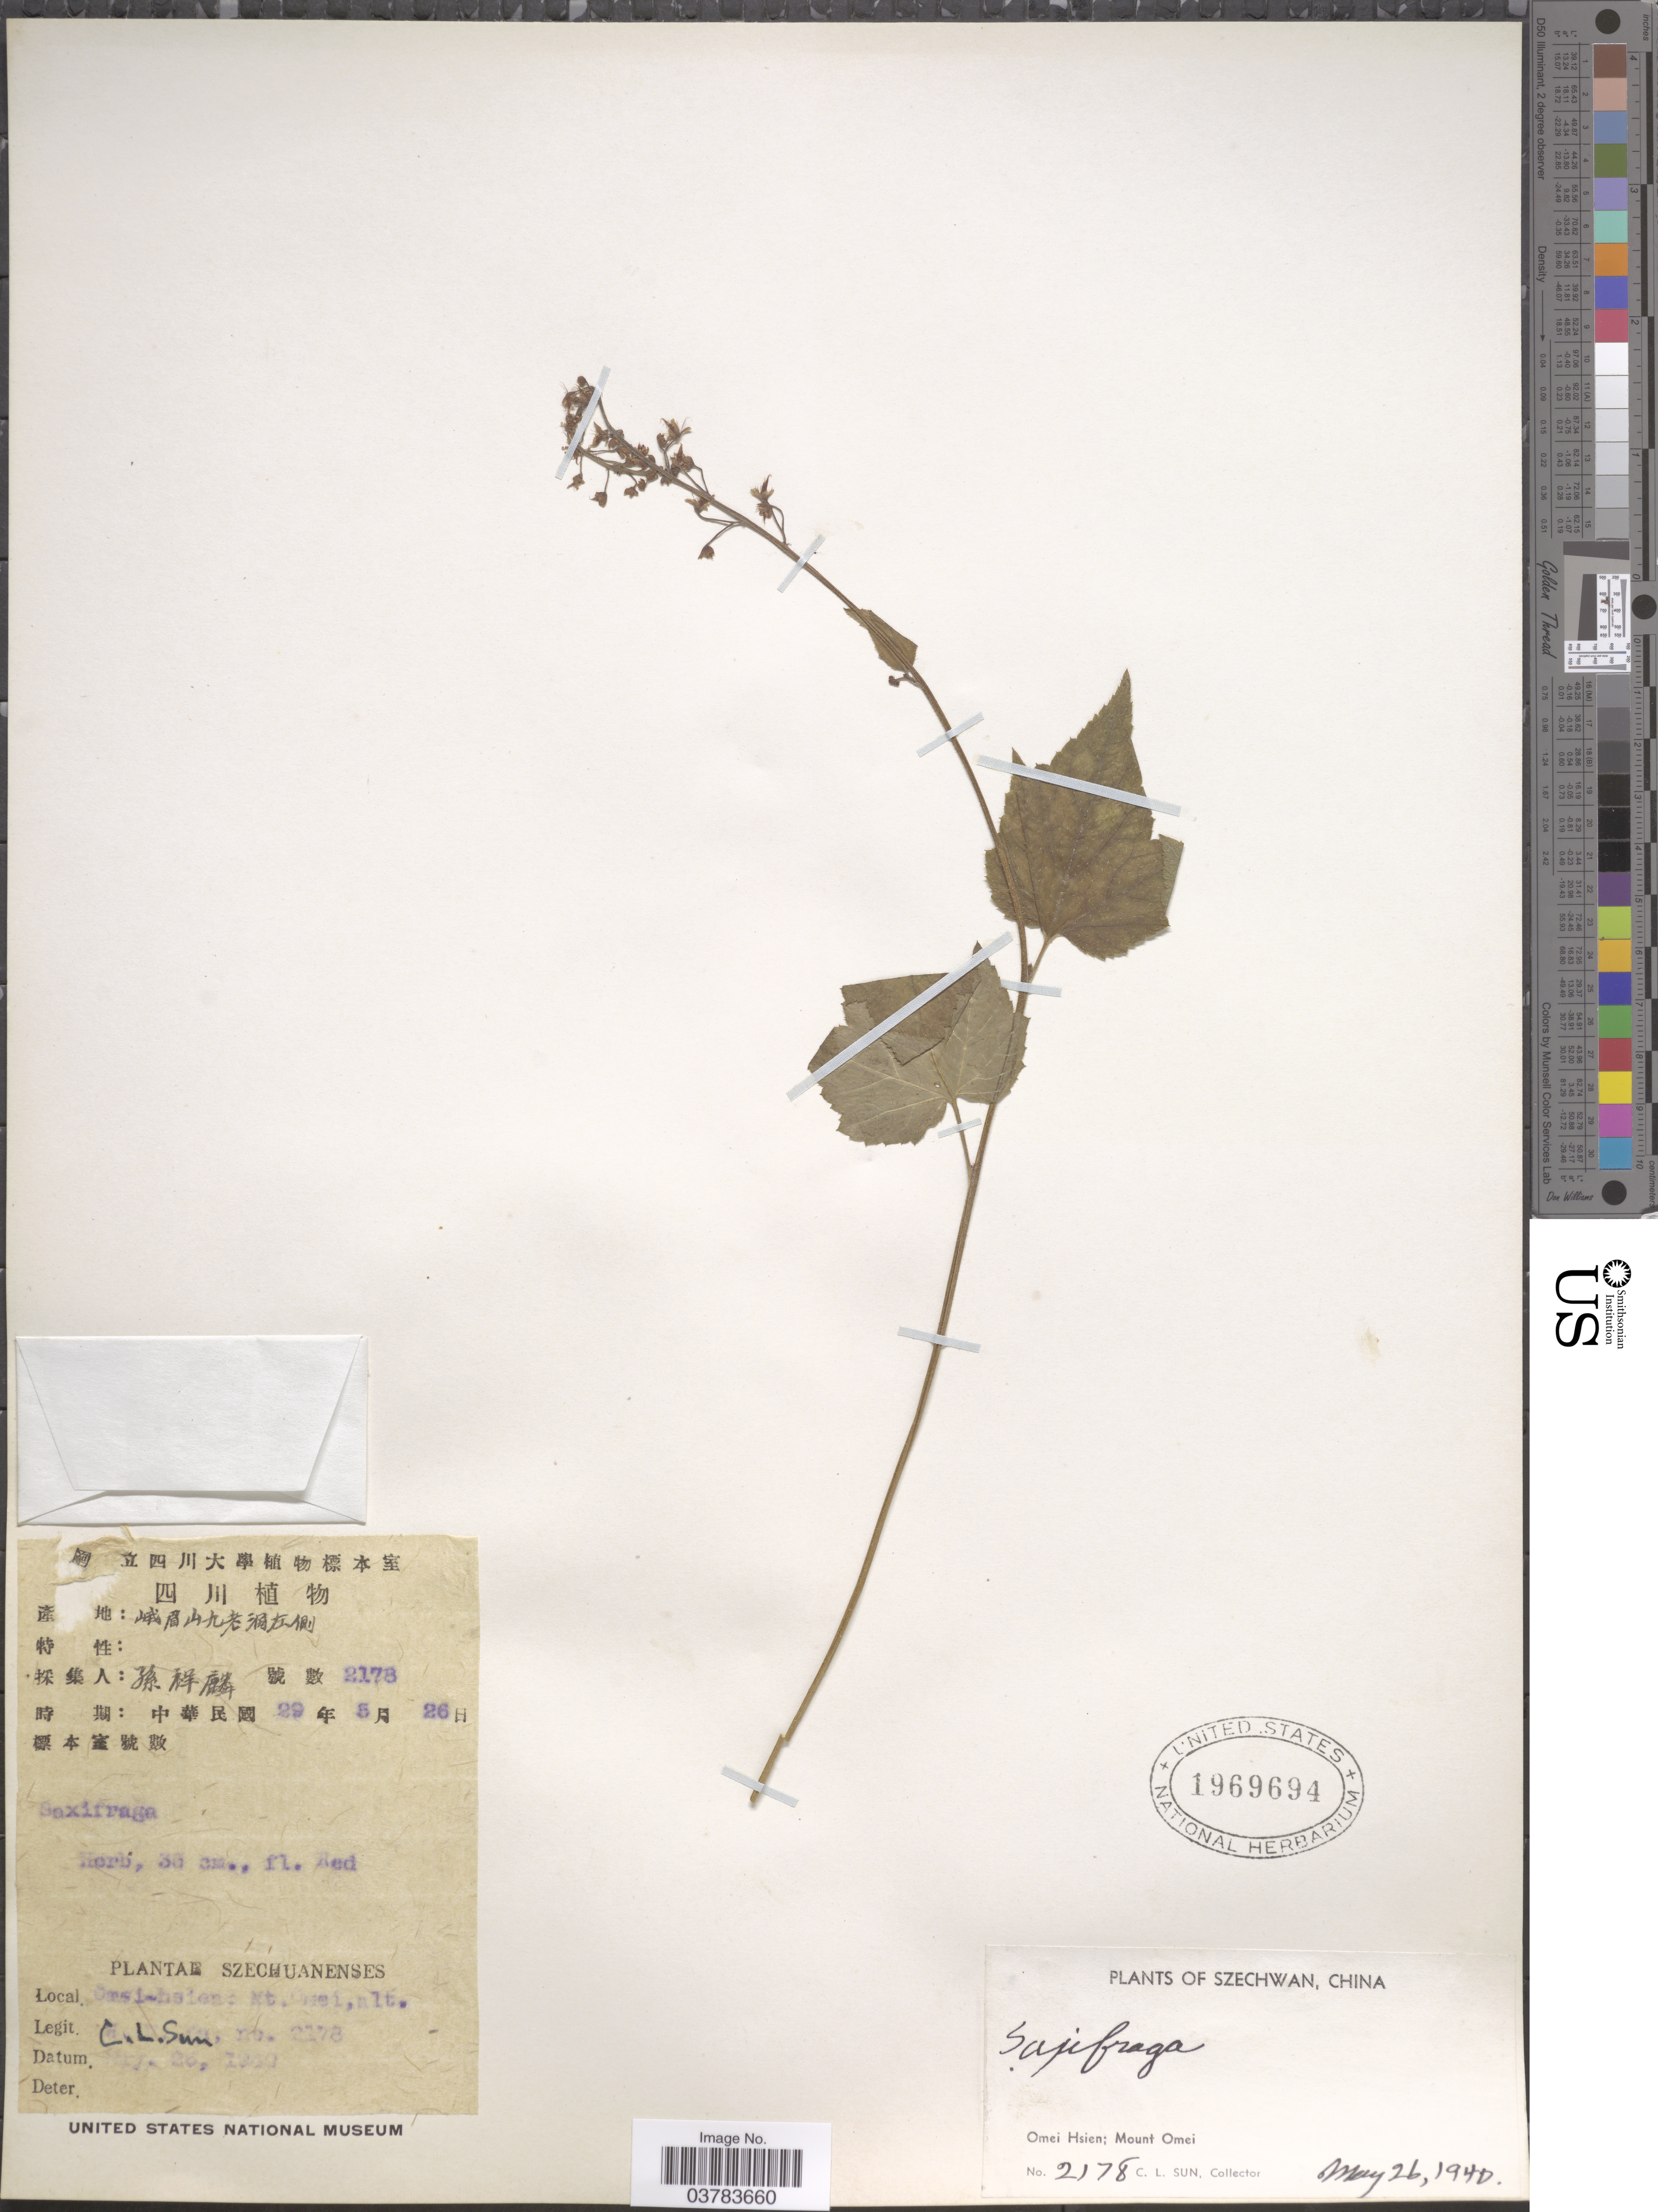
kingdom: Plantae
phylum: Tracheophyta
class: Magnoliopsida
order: Saxifragales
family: Saxifragaceae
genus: Saxifraga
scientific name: Saxifraga sp.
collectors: C. Sun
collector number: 2178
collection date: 1940-05-26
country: China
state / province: Sichuan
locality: Szechwan. Omei Hsien; Mount Omei.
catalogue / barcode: US 1969694